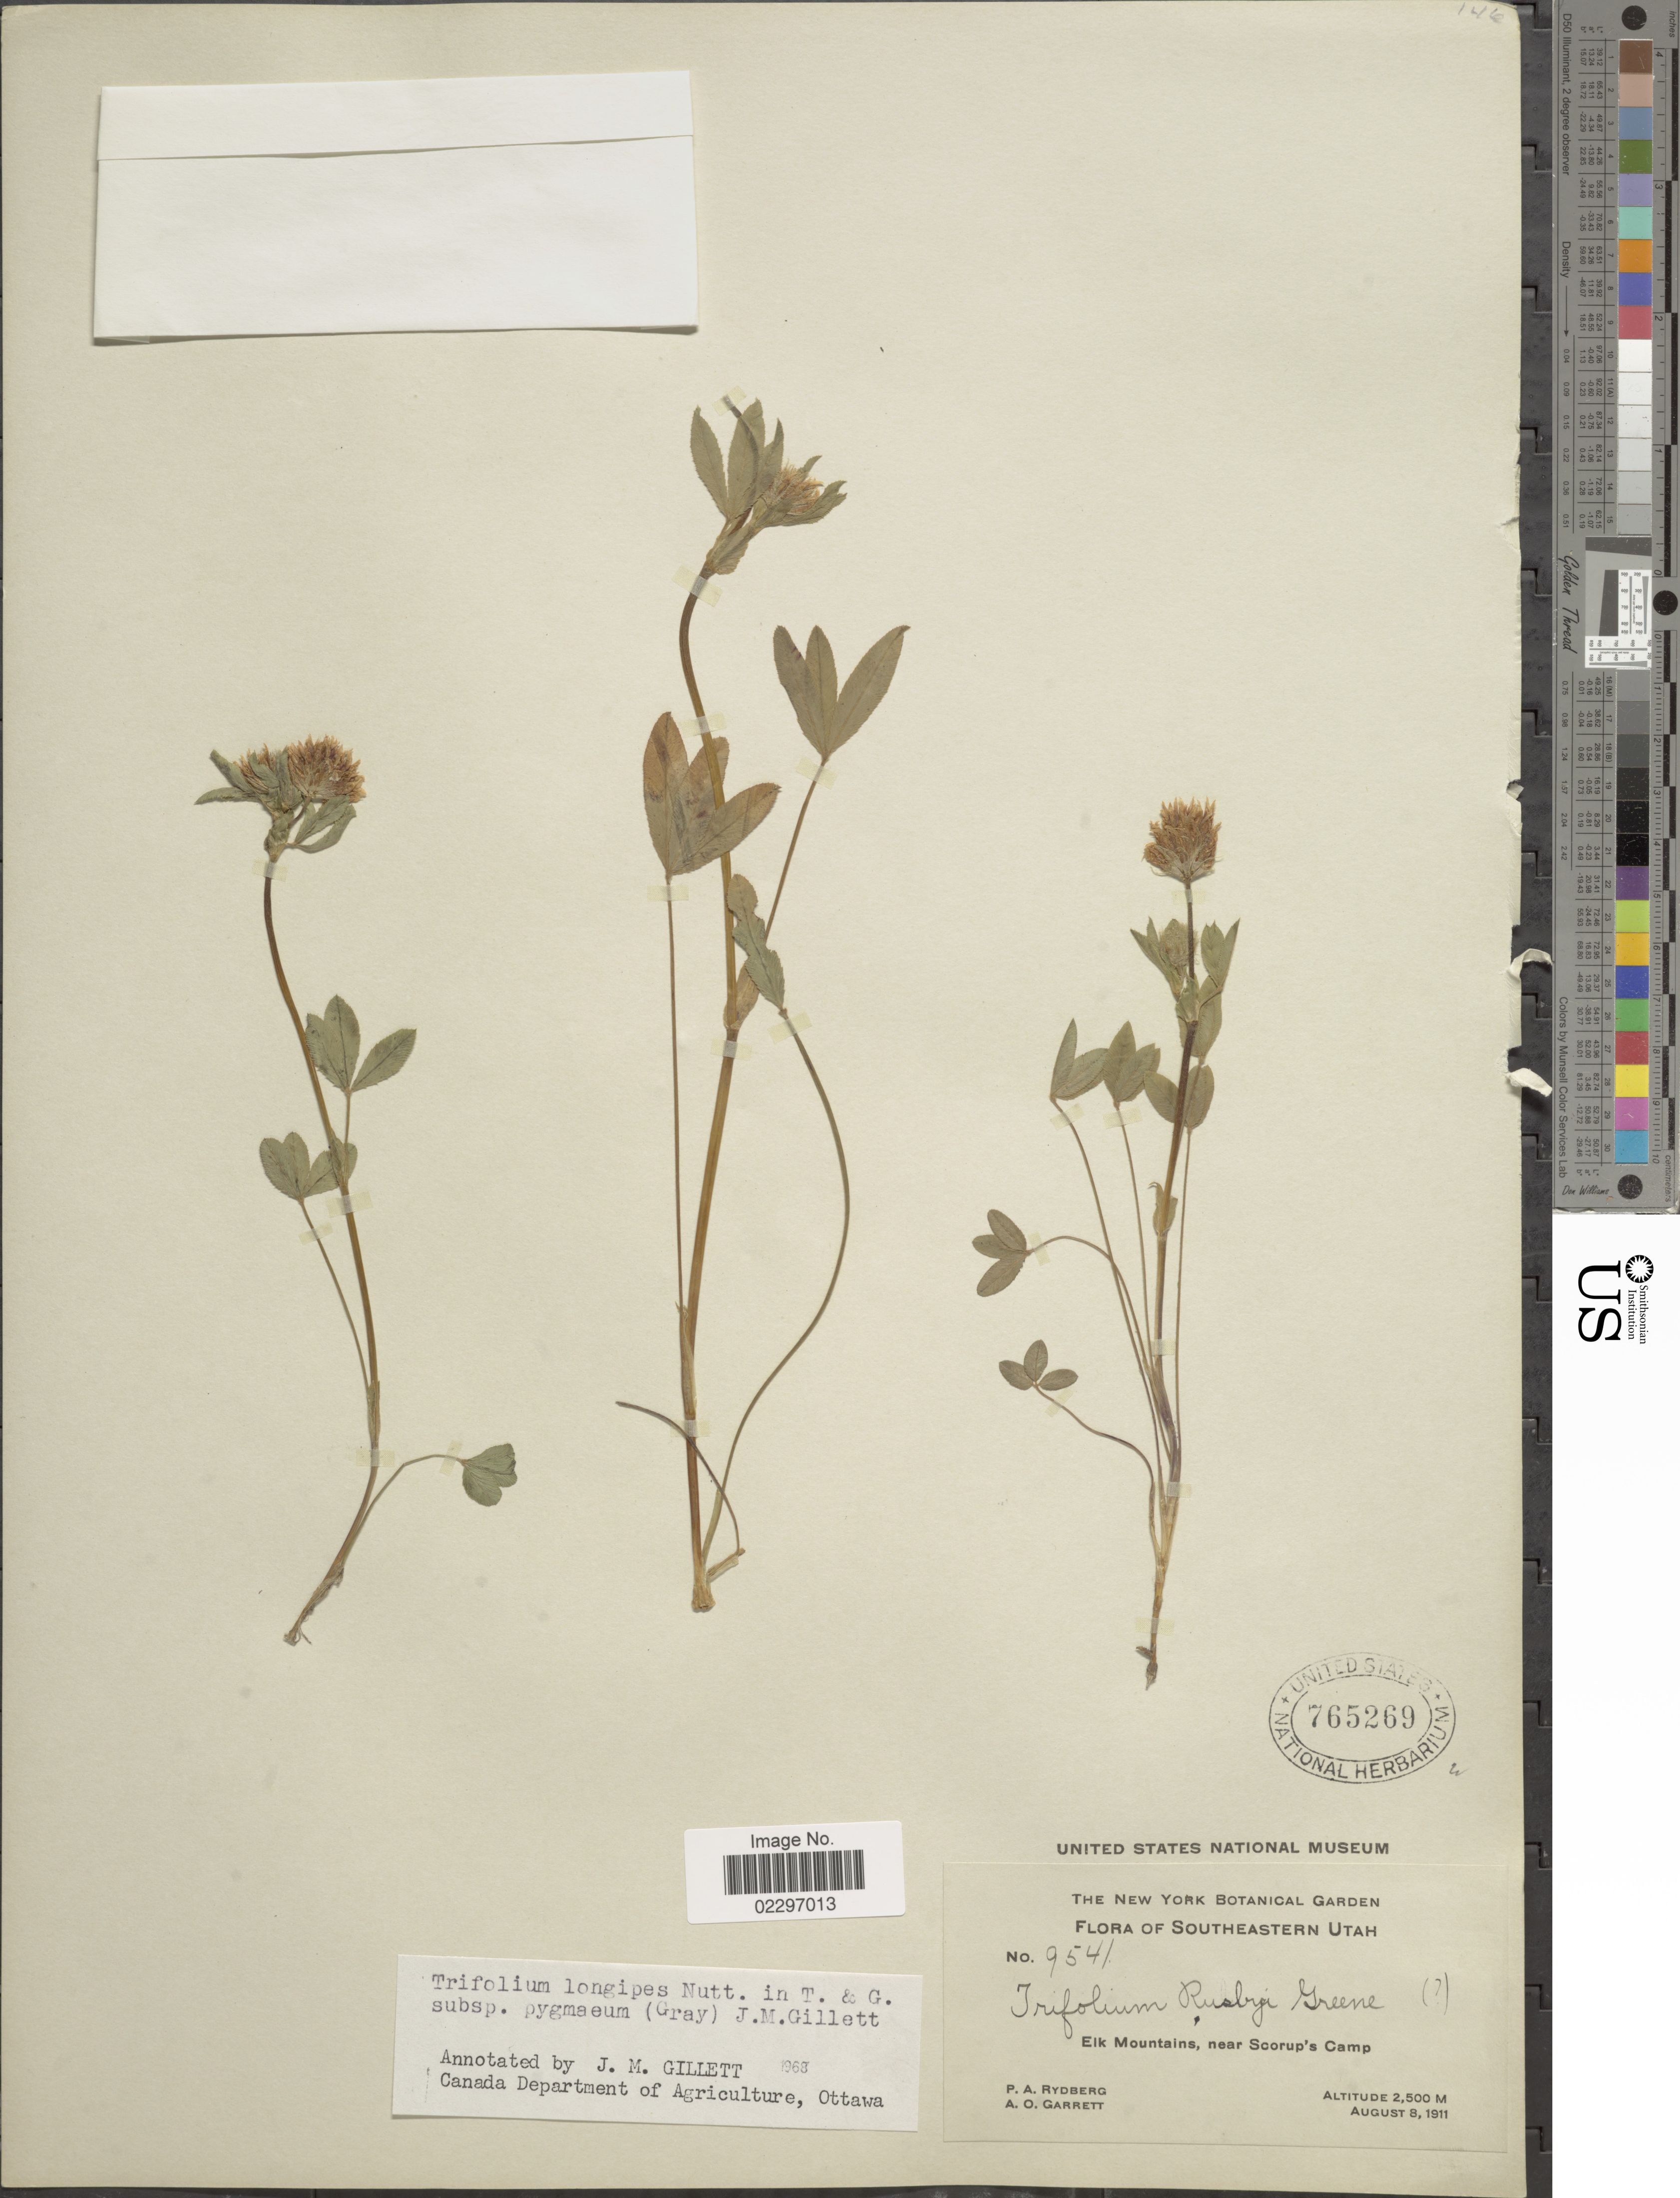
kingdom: Plantae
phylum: Tracheophyta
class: Magnoliopsida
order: Fabales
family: Fabaceae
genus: Trifolium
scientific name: Trifolium longipes var. pygmaeum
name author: A. Gray in Ives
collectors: P. A. Rydberg & A. O. Garrett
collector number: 9541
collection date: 1911-08-08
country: United States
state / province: Utah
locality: Southeastern Utah, Elk Mountains, near Scorup's Camp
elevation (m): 2500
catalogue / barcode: US 765269